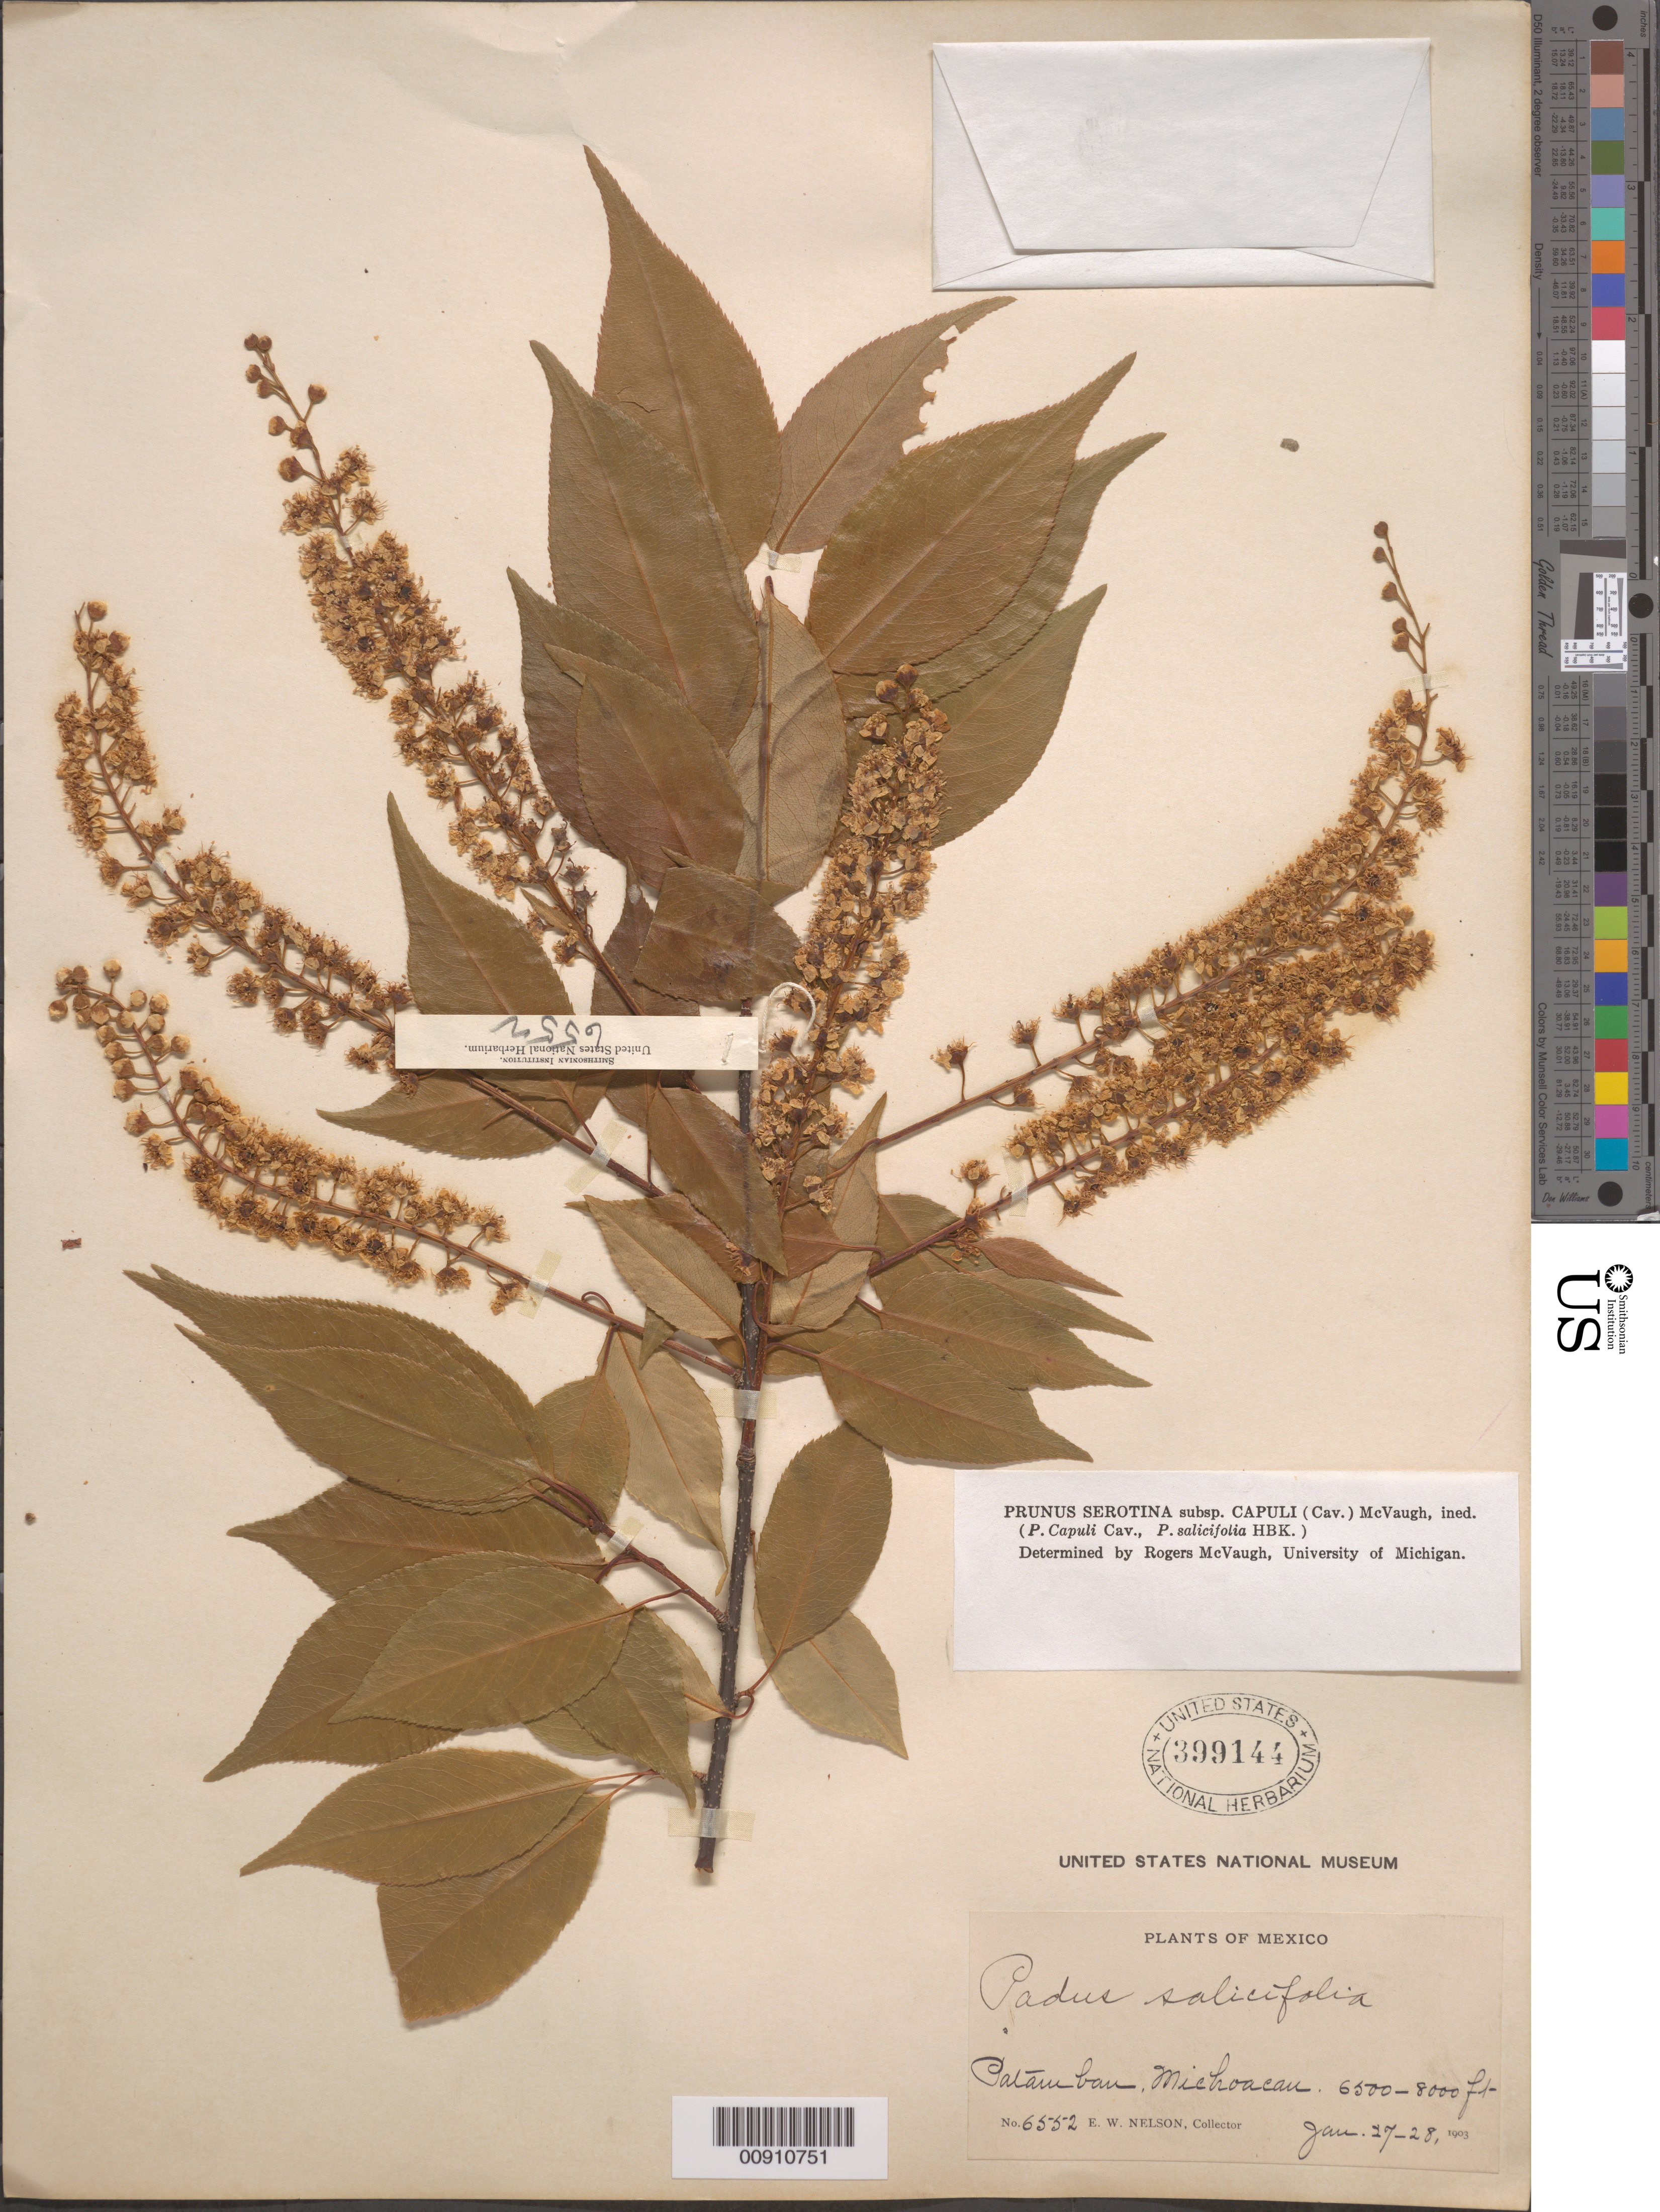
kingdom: Plantae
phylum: Tracheophyta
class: Magnoliopsida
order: Rosales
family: Rosaceae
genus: Prunus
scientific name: Prunus serotina var. salicifolia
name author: (Kunth) Koehne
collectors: E. W. Nelson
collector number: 6552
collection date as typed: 17 Jan 1903 to 28 Jan 1903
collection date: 1903-01-17/1903-01-28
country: Mexico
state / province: Michoacán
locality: Patamban, Michoacán.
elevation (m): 1981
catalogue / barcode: US 399144